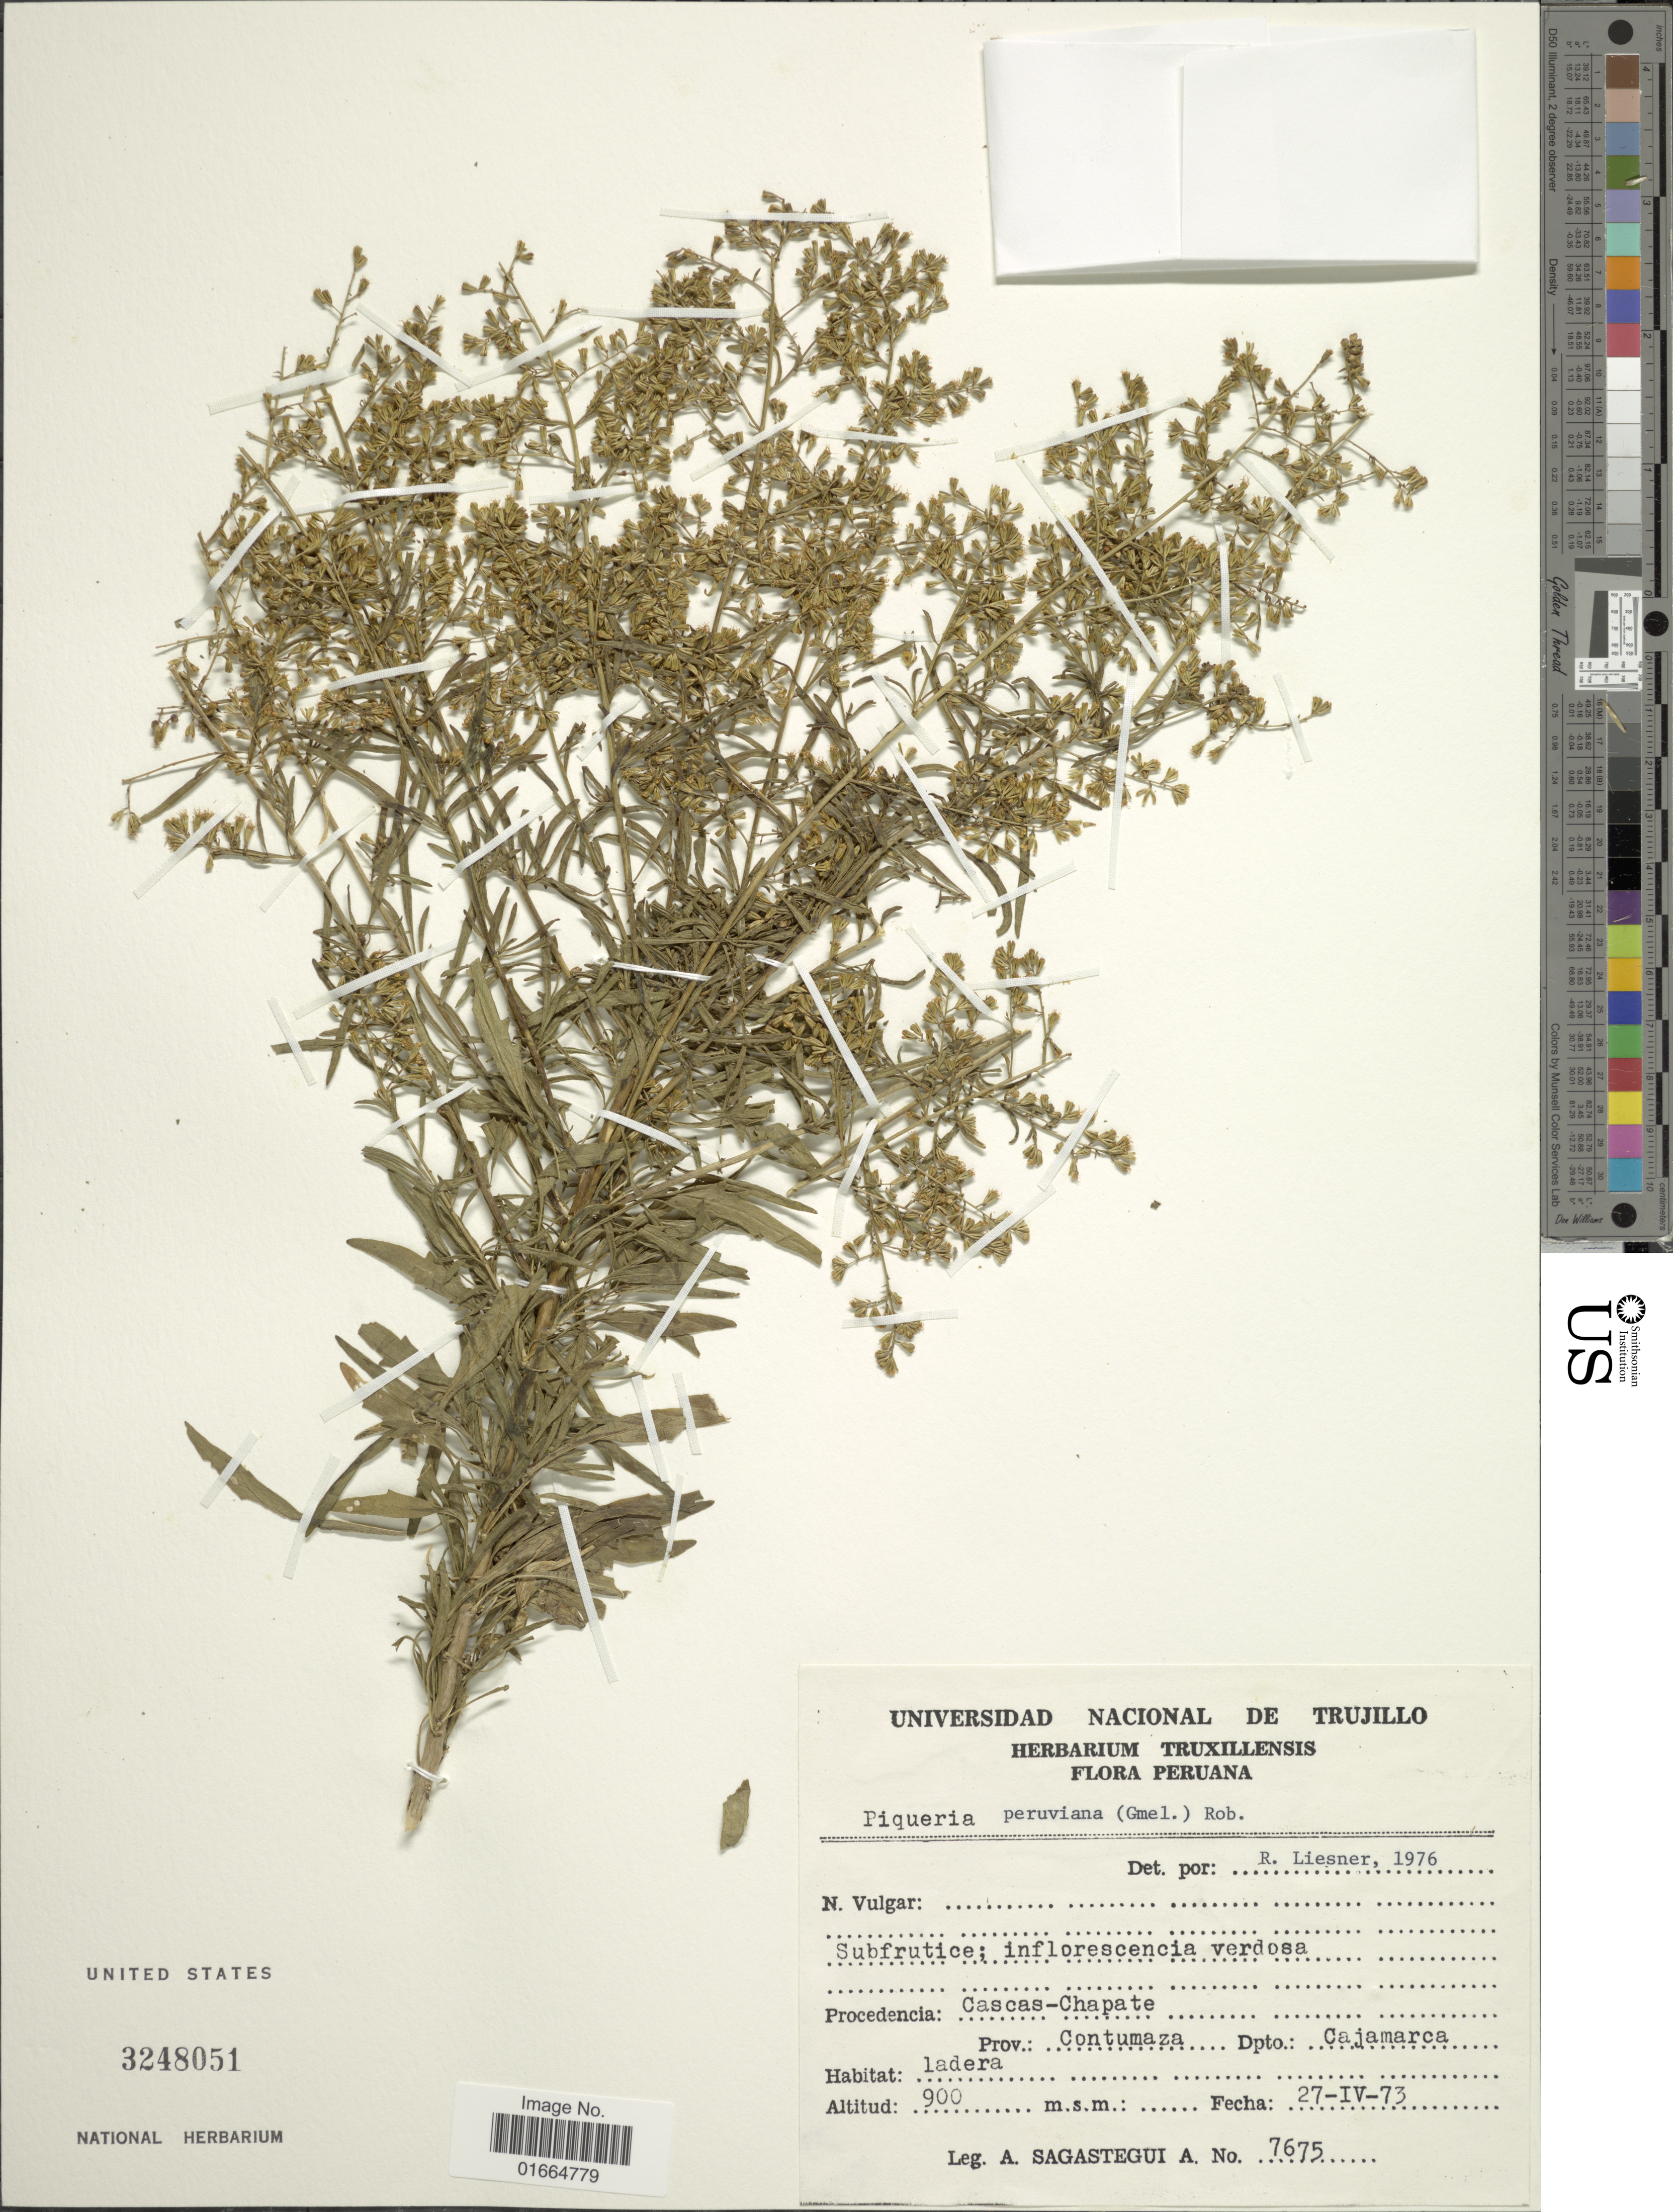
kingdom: Plantae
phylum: Tracheophyta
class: Magnoliopsida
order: Asterales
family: Asteraceae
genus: Ophryosporus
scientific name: Ophryosporus peruvianus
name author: (J.F. Gmel.) R.M. King & H. Rob.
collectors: A. Sagástegui A.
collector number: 7675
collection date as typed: Transcribed d/m/y: 27/4/73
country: Peru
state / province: Cajamarca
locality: Cascas-Chapate. Prov.: Contumaza. Dpto.: Cajamarca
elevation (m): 900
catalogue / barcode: US 3248051